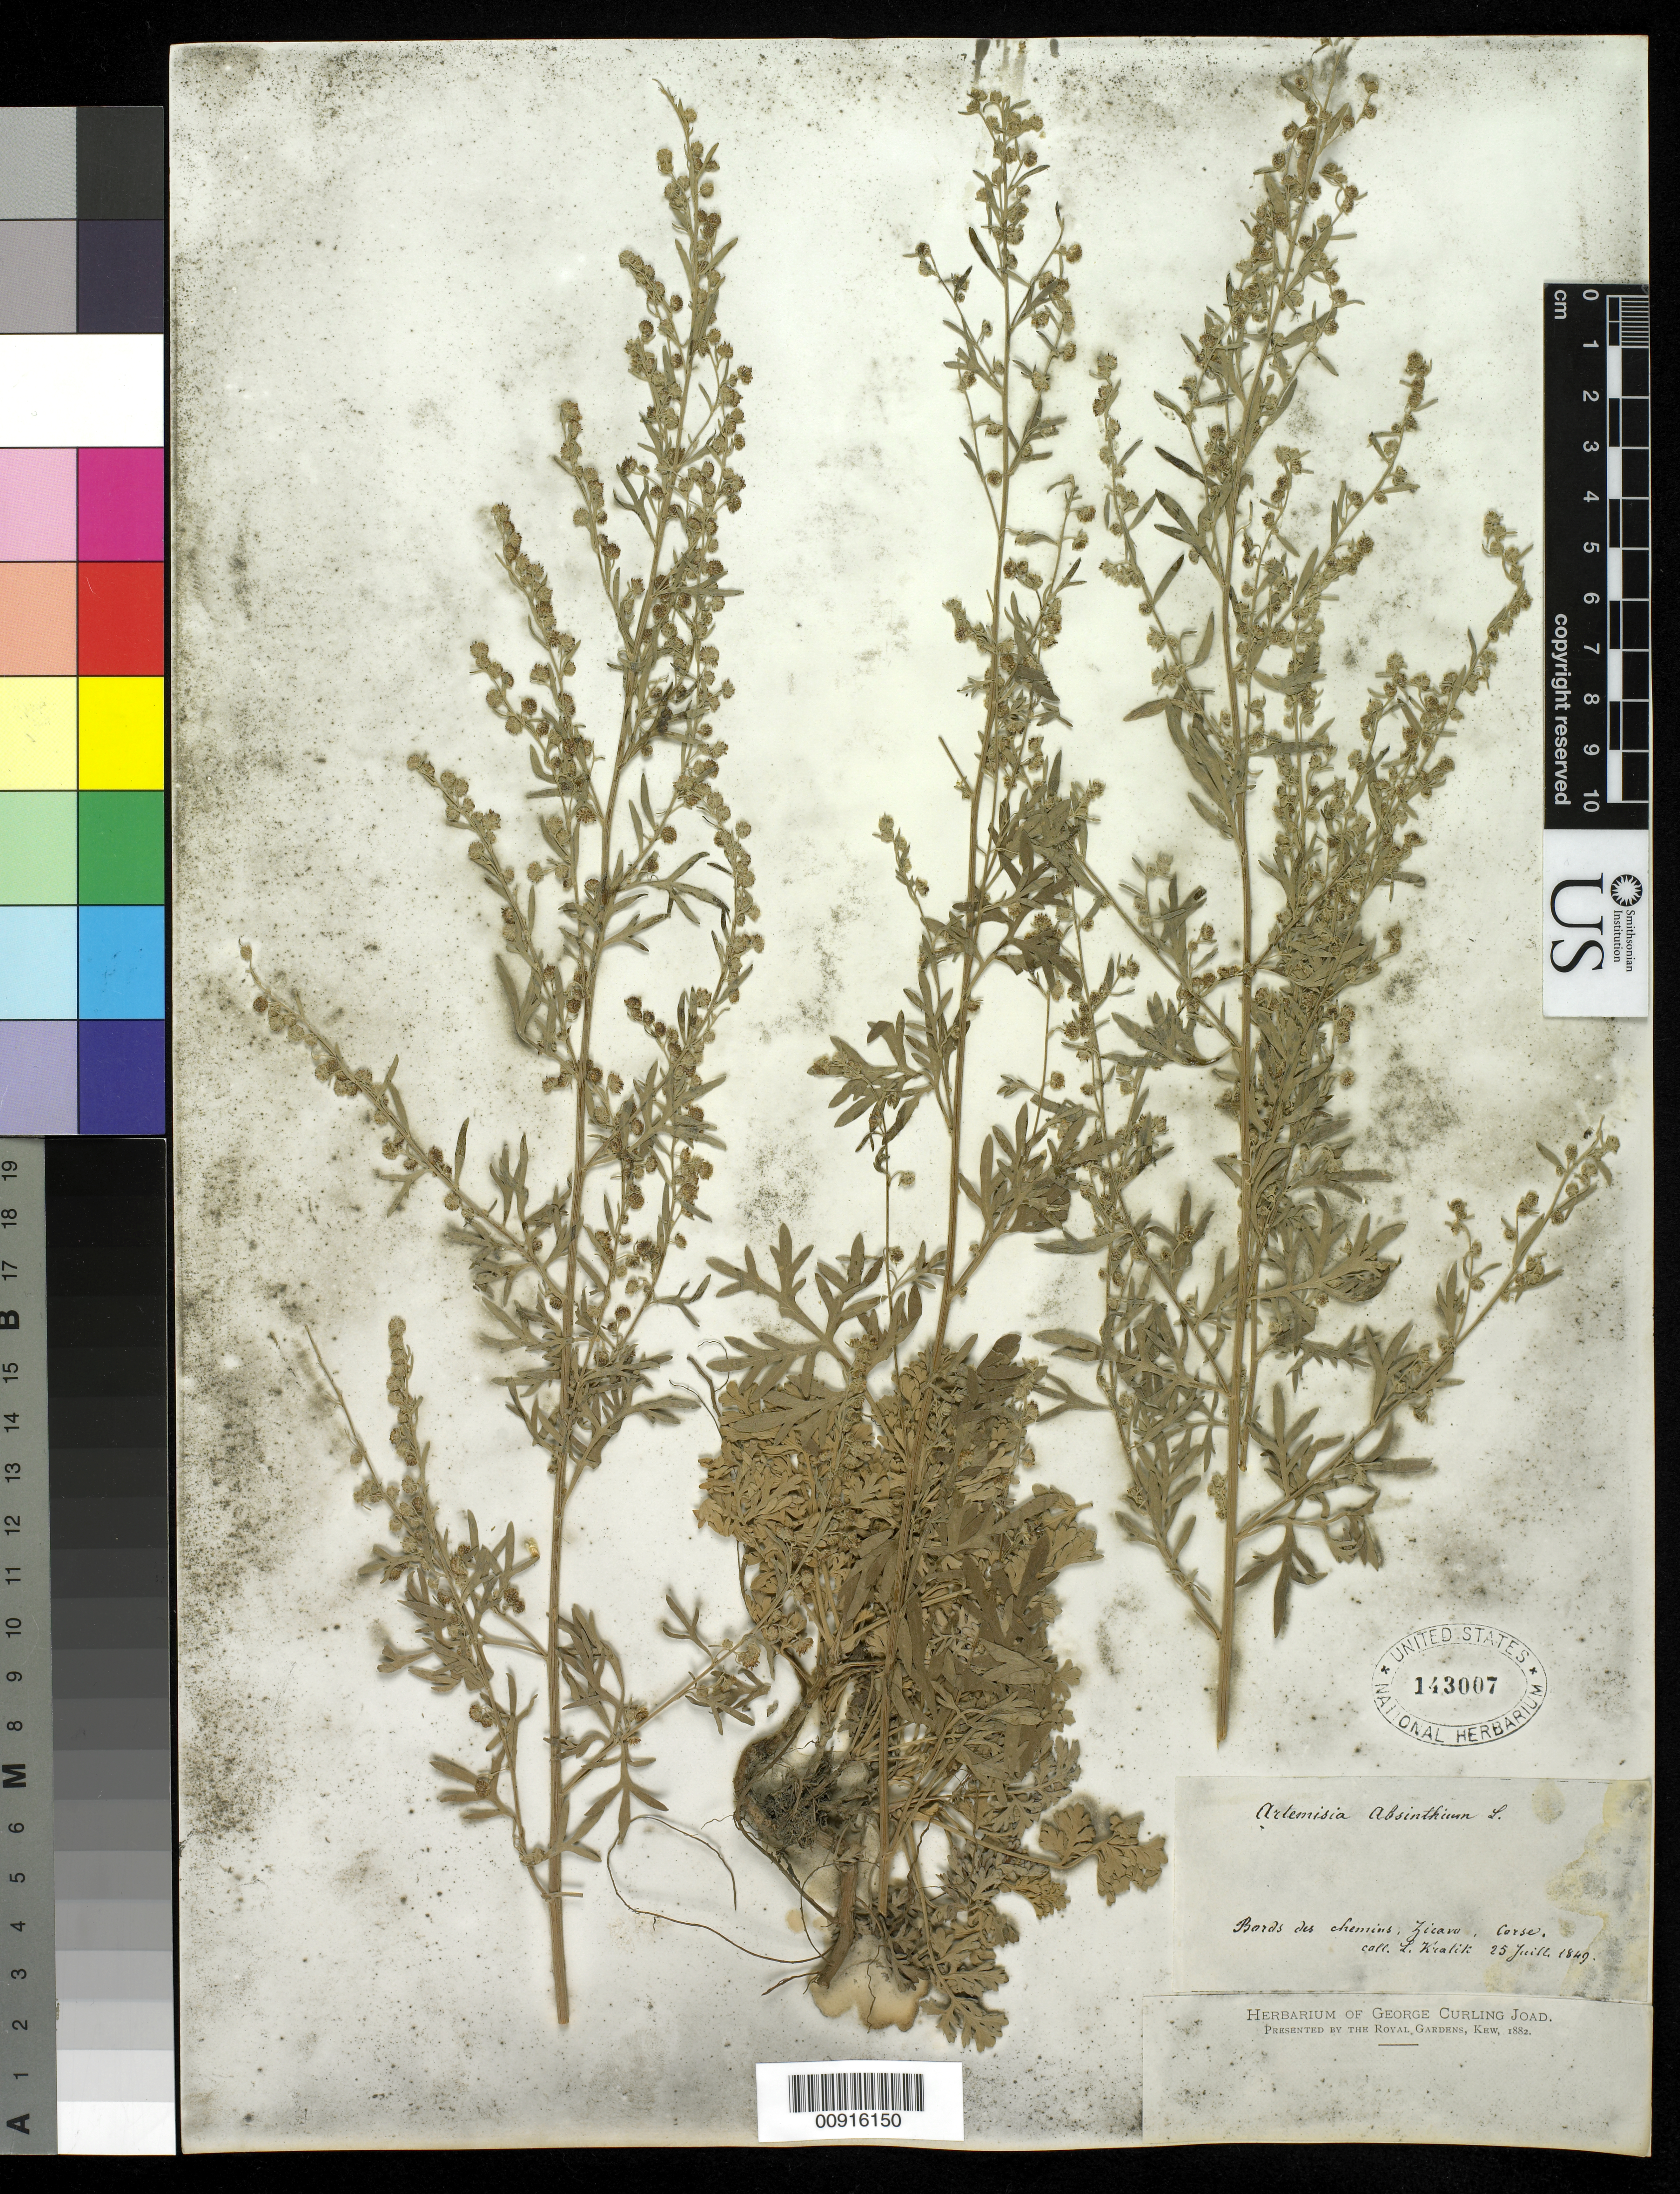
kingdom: Plantae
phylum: Tracheophyta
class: Magnoliopsida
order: Asterales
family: Asteraceae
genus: Artemisia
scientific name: Artemisia absinthium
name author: L.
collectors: L. Kralik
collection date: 1849-07-25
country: France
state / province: Corsica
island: Corse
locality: Bords des chemiens, Zicavo, Corse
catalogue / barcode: US 143007